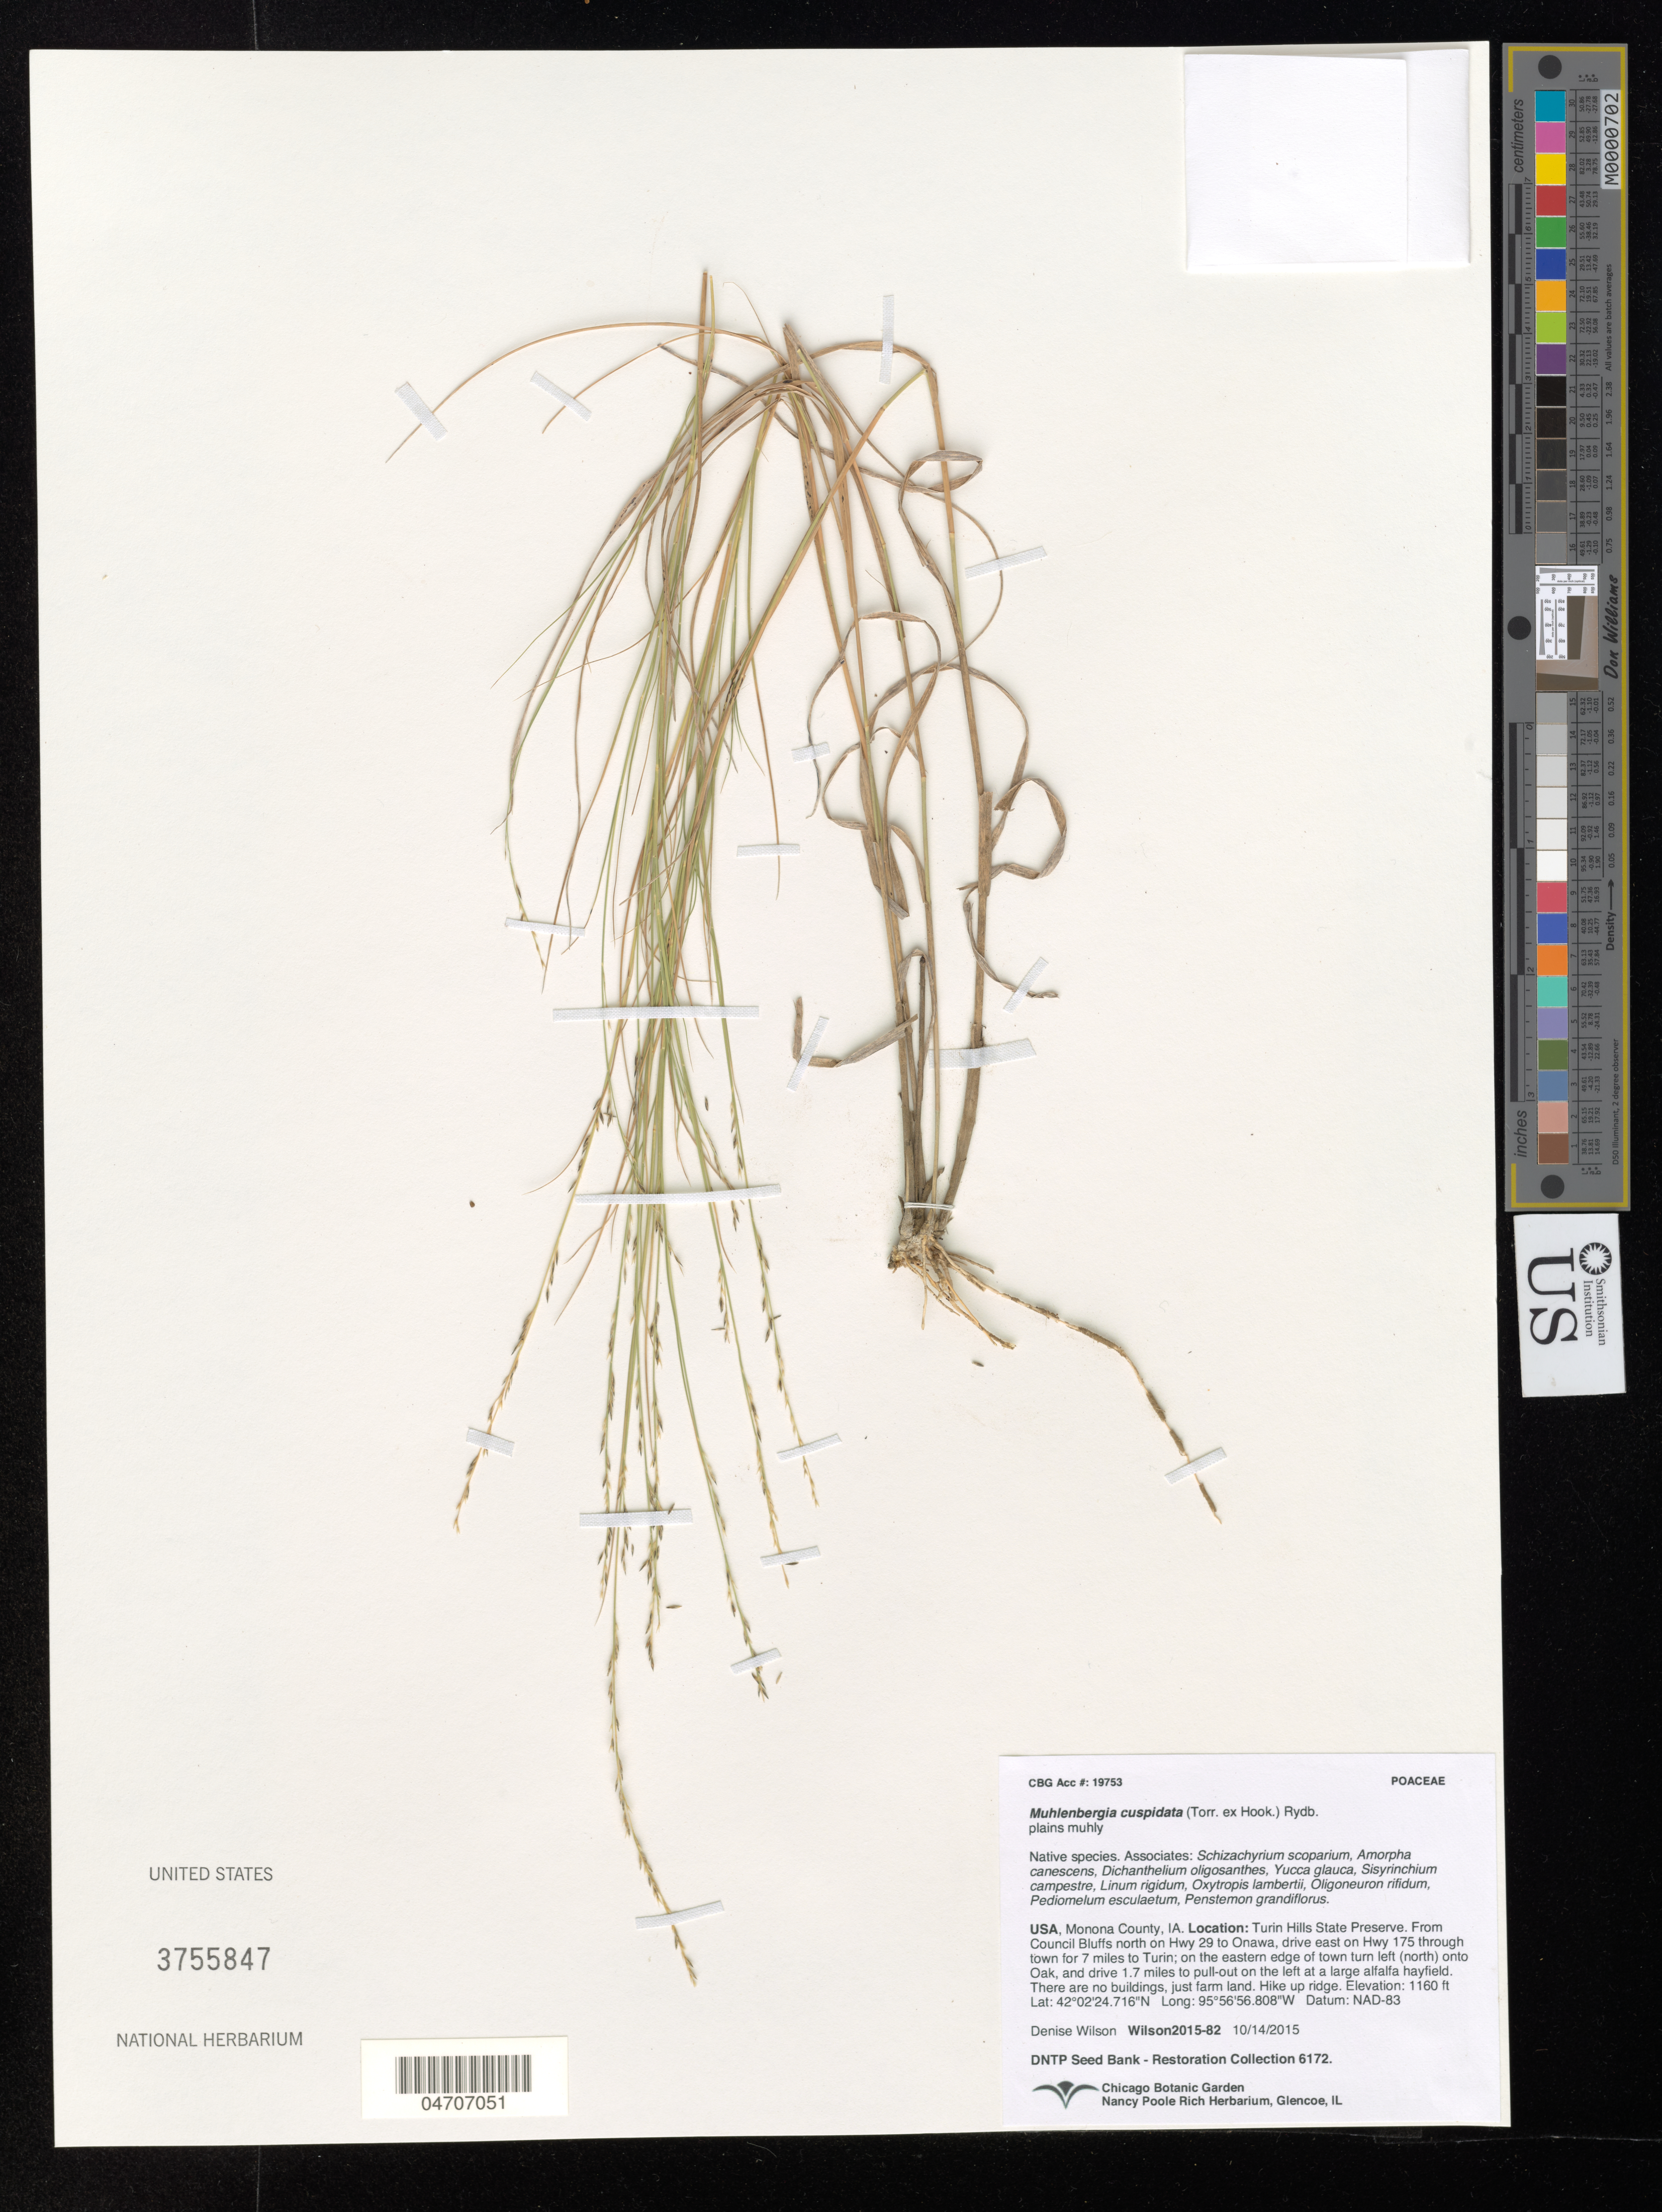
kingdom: Plantae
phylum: Tracheophyta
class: Liliopsida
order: Poales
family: Poaceae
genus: Muhlenbergia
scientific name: Muhlenbergia cuspidata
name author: (Torr. ex Hook.) Rydb.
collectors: D. Wilson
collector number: Wilson2015-82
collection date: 2015-10-14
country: United States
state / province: Iowa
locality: Monona County. Turin Hills State Preserve. From Council Bluffs north on Hwy 29 to Onawa, drive east on Hwy 175 through town for 7 miles to Turin; on the eastern edge of town turn left (north) onto Oak, and drive 1.7 miles to pull-out on the left at a large alfalfa hayfield. There are no buildings, just farm land. Hike up ridge.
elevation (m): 354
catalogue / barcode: US 3755847